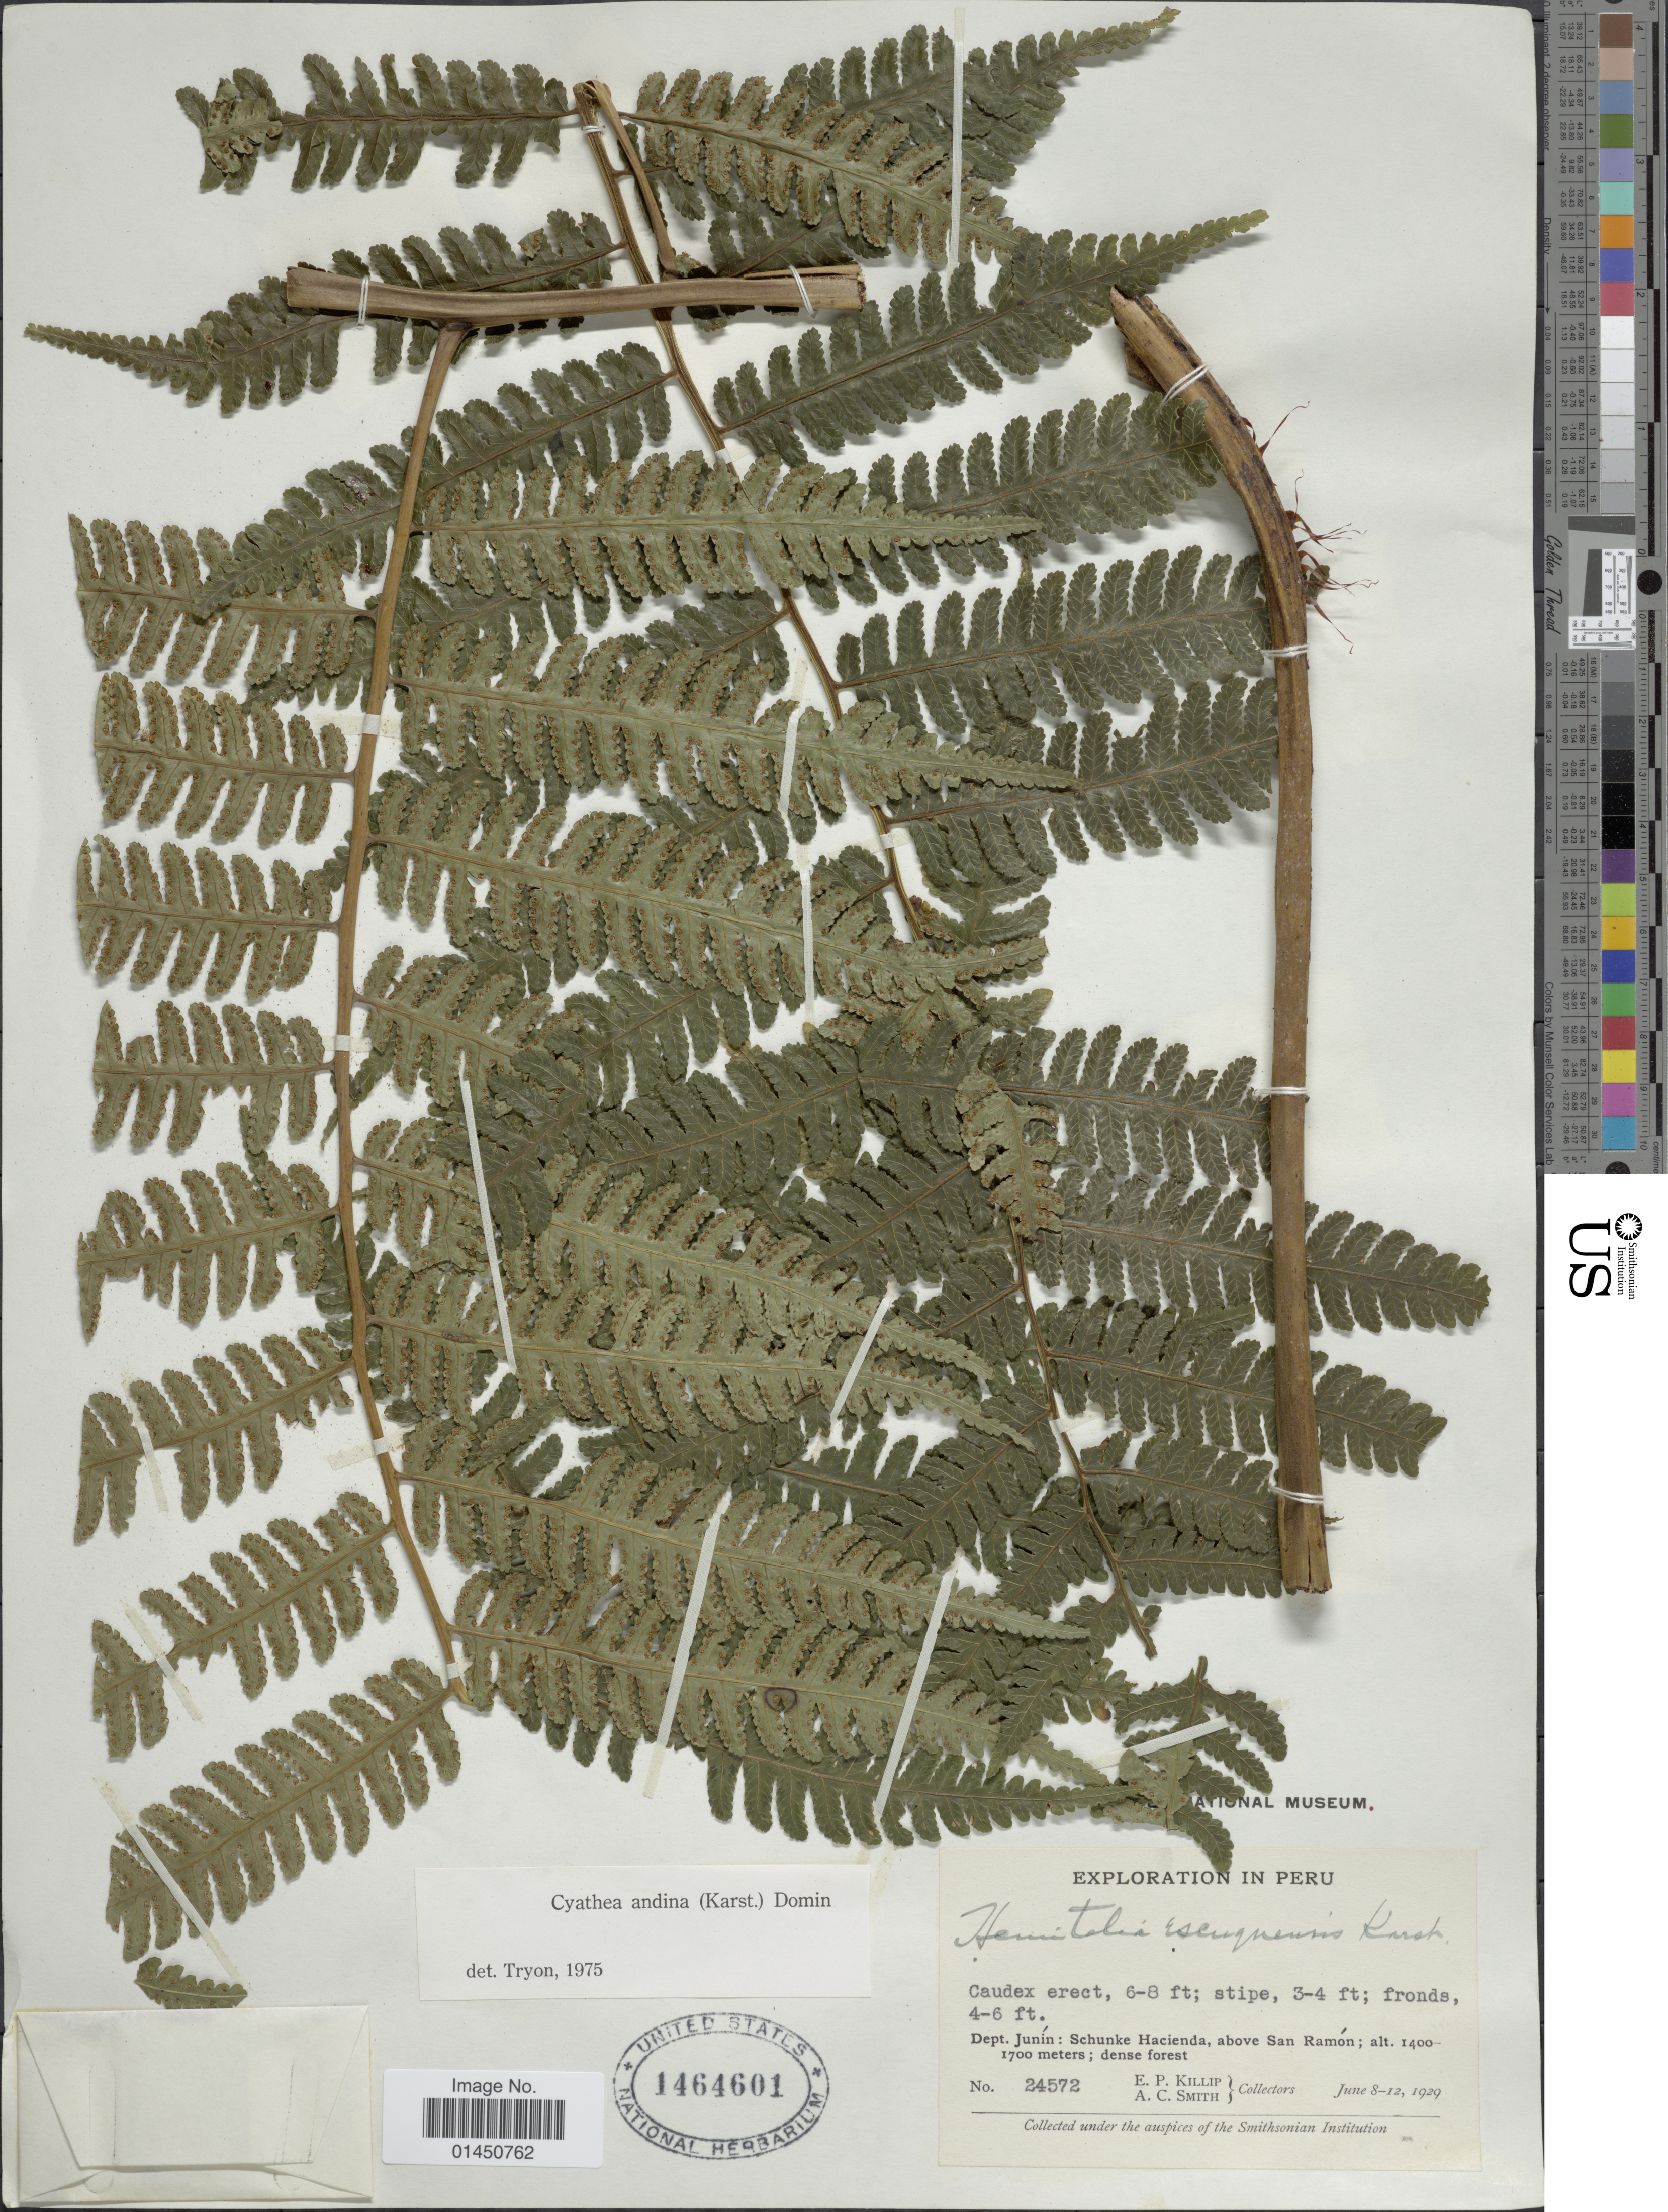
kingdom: Plantae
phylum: Tracheophyta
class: Polypodiopsida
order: Cyatheales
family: Cyatheaceae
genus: Cyathea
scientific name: Cyathea andina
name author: Domin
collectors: E. P. Killip & A. C. Smith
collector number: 24572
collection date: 1929-06-08/1929-06-12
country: Peru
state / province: Junín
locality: Schunke Haciende, above San Ramon.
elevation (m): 1400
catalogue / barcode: US 1464601